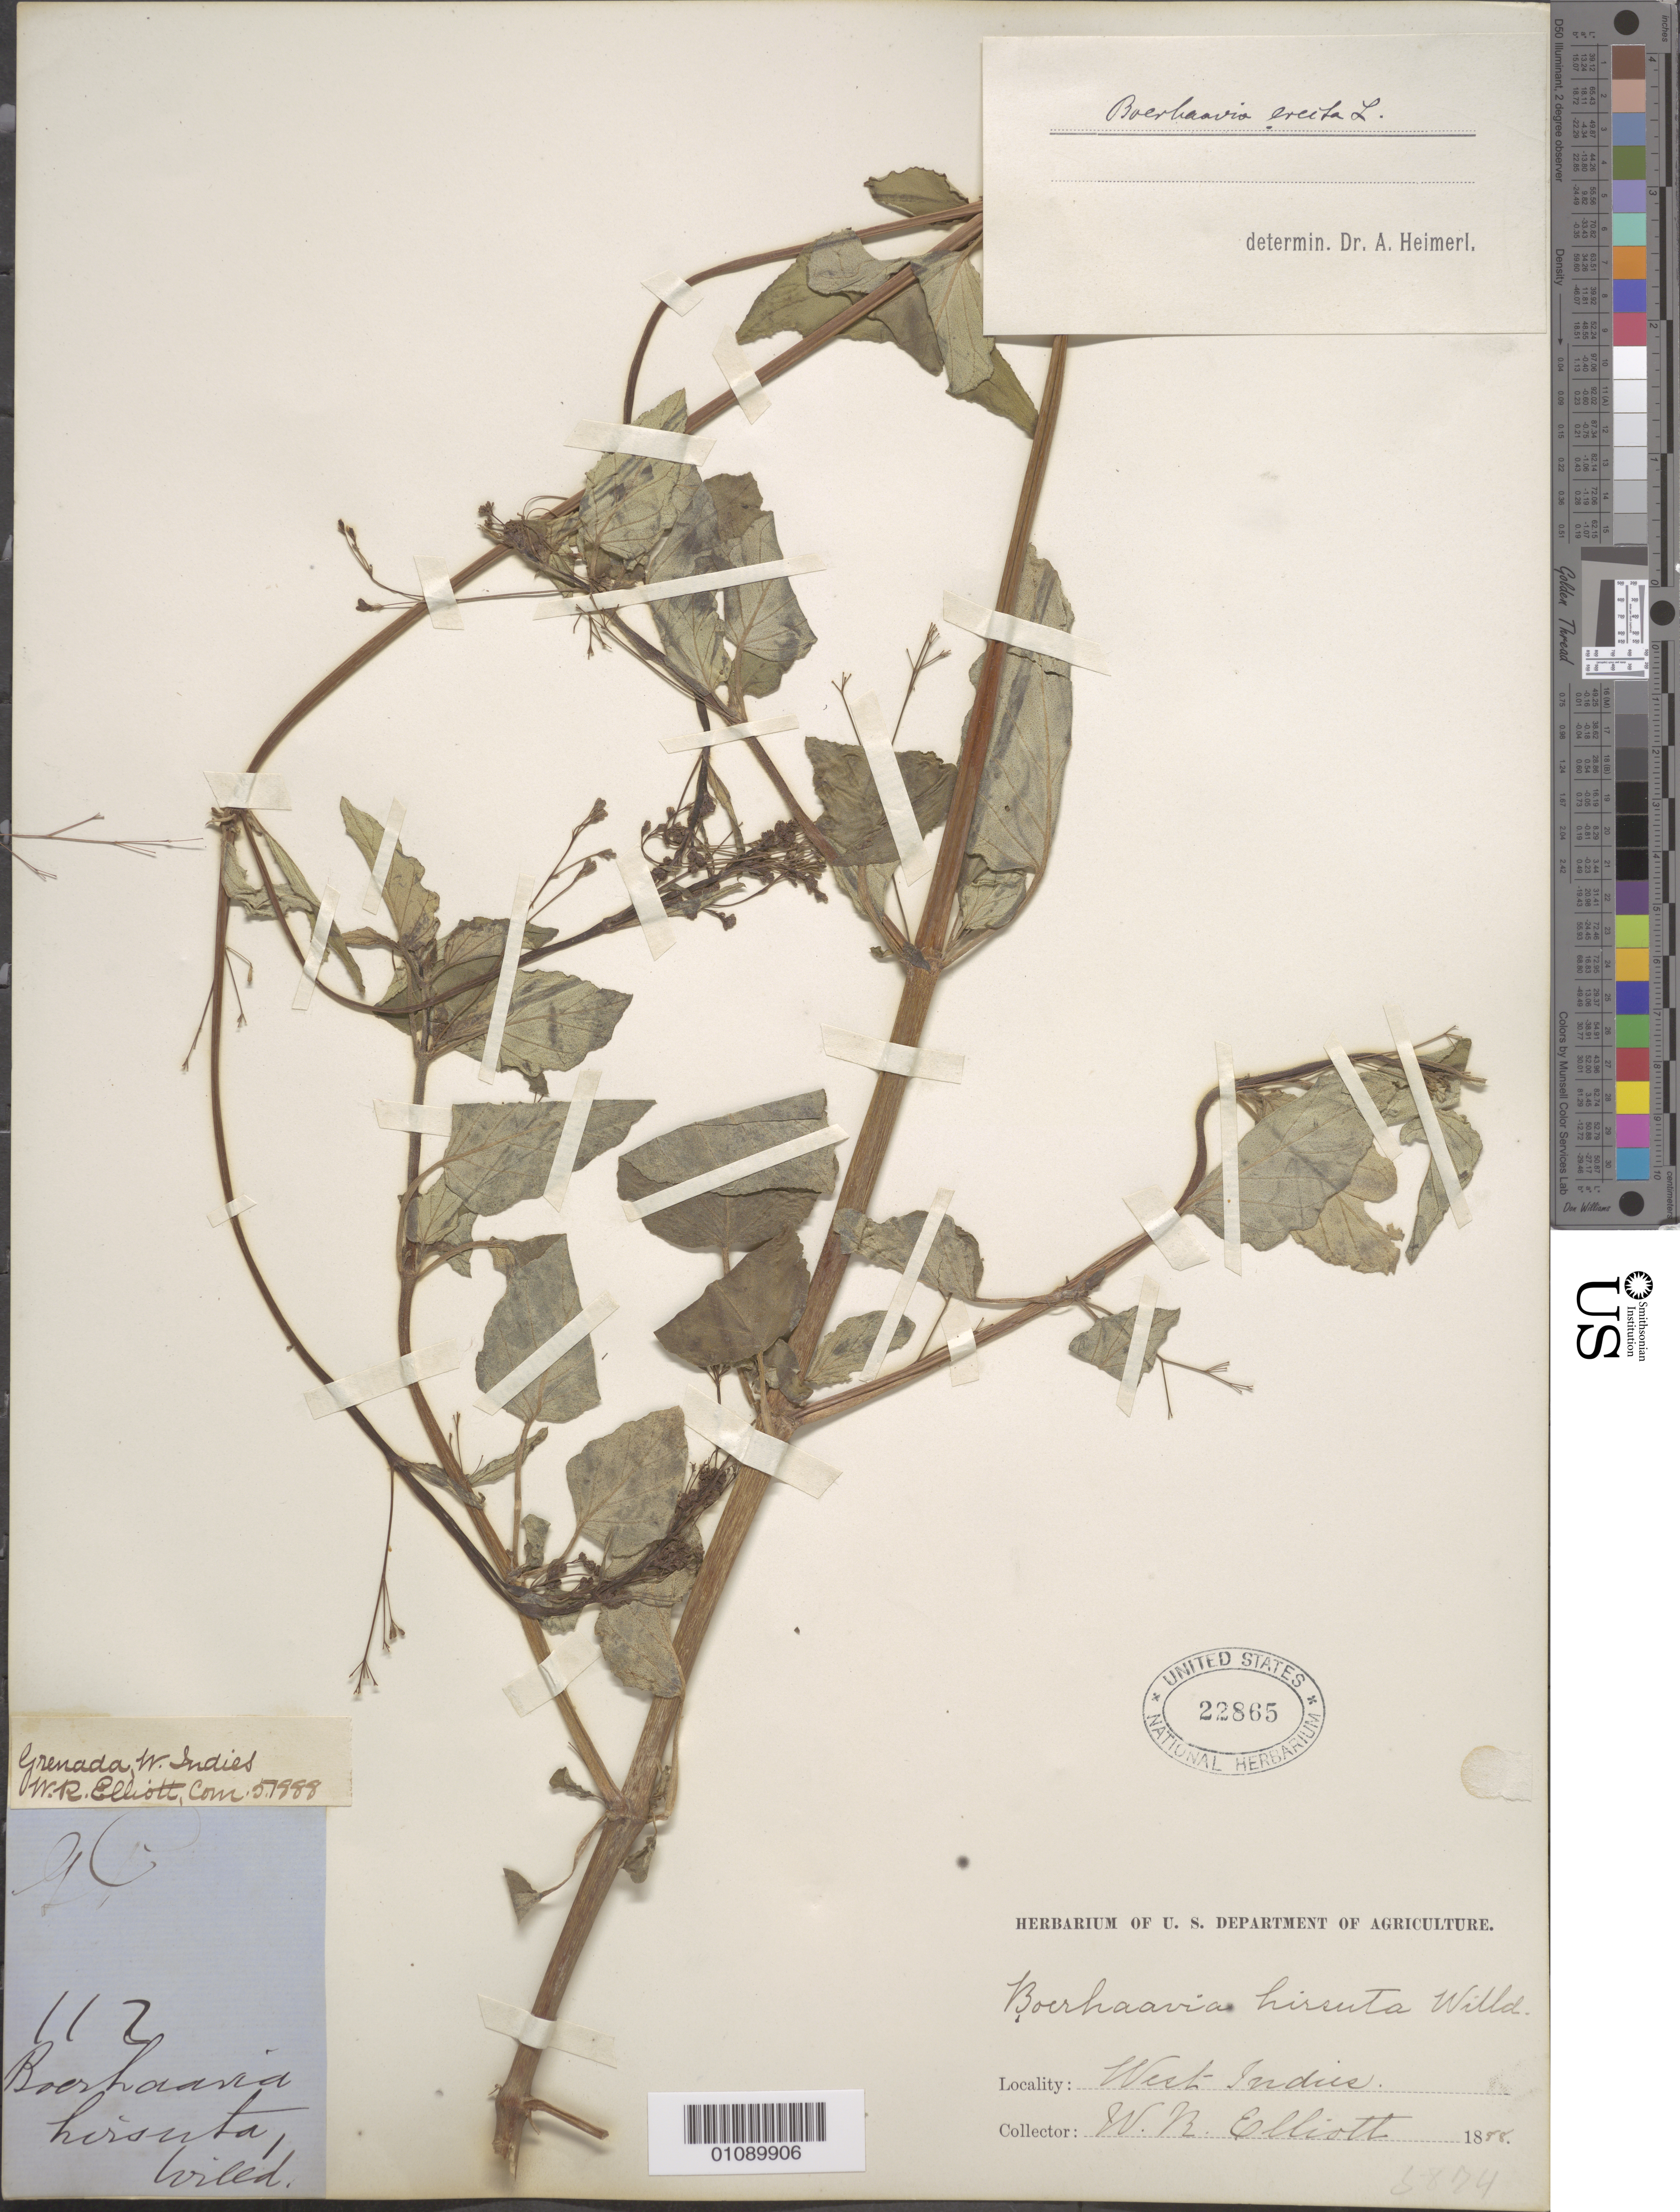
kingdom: Plantae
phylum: Tracheophyta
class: Magnoliopsida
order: Caryophyllales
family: Nyctaginaceae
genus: Boerhavia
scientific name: Boerhavia hirsuta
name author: L.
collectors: W. Elliott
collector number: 57888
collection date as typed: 1888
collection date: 1888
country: Grenada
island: Grenada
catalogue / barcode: US 22865